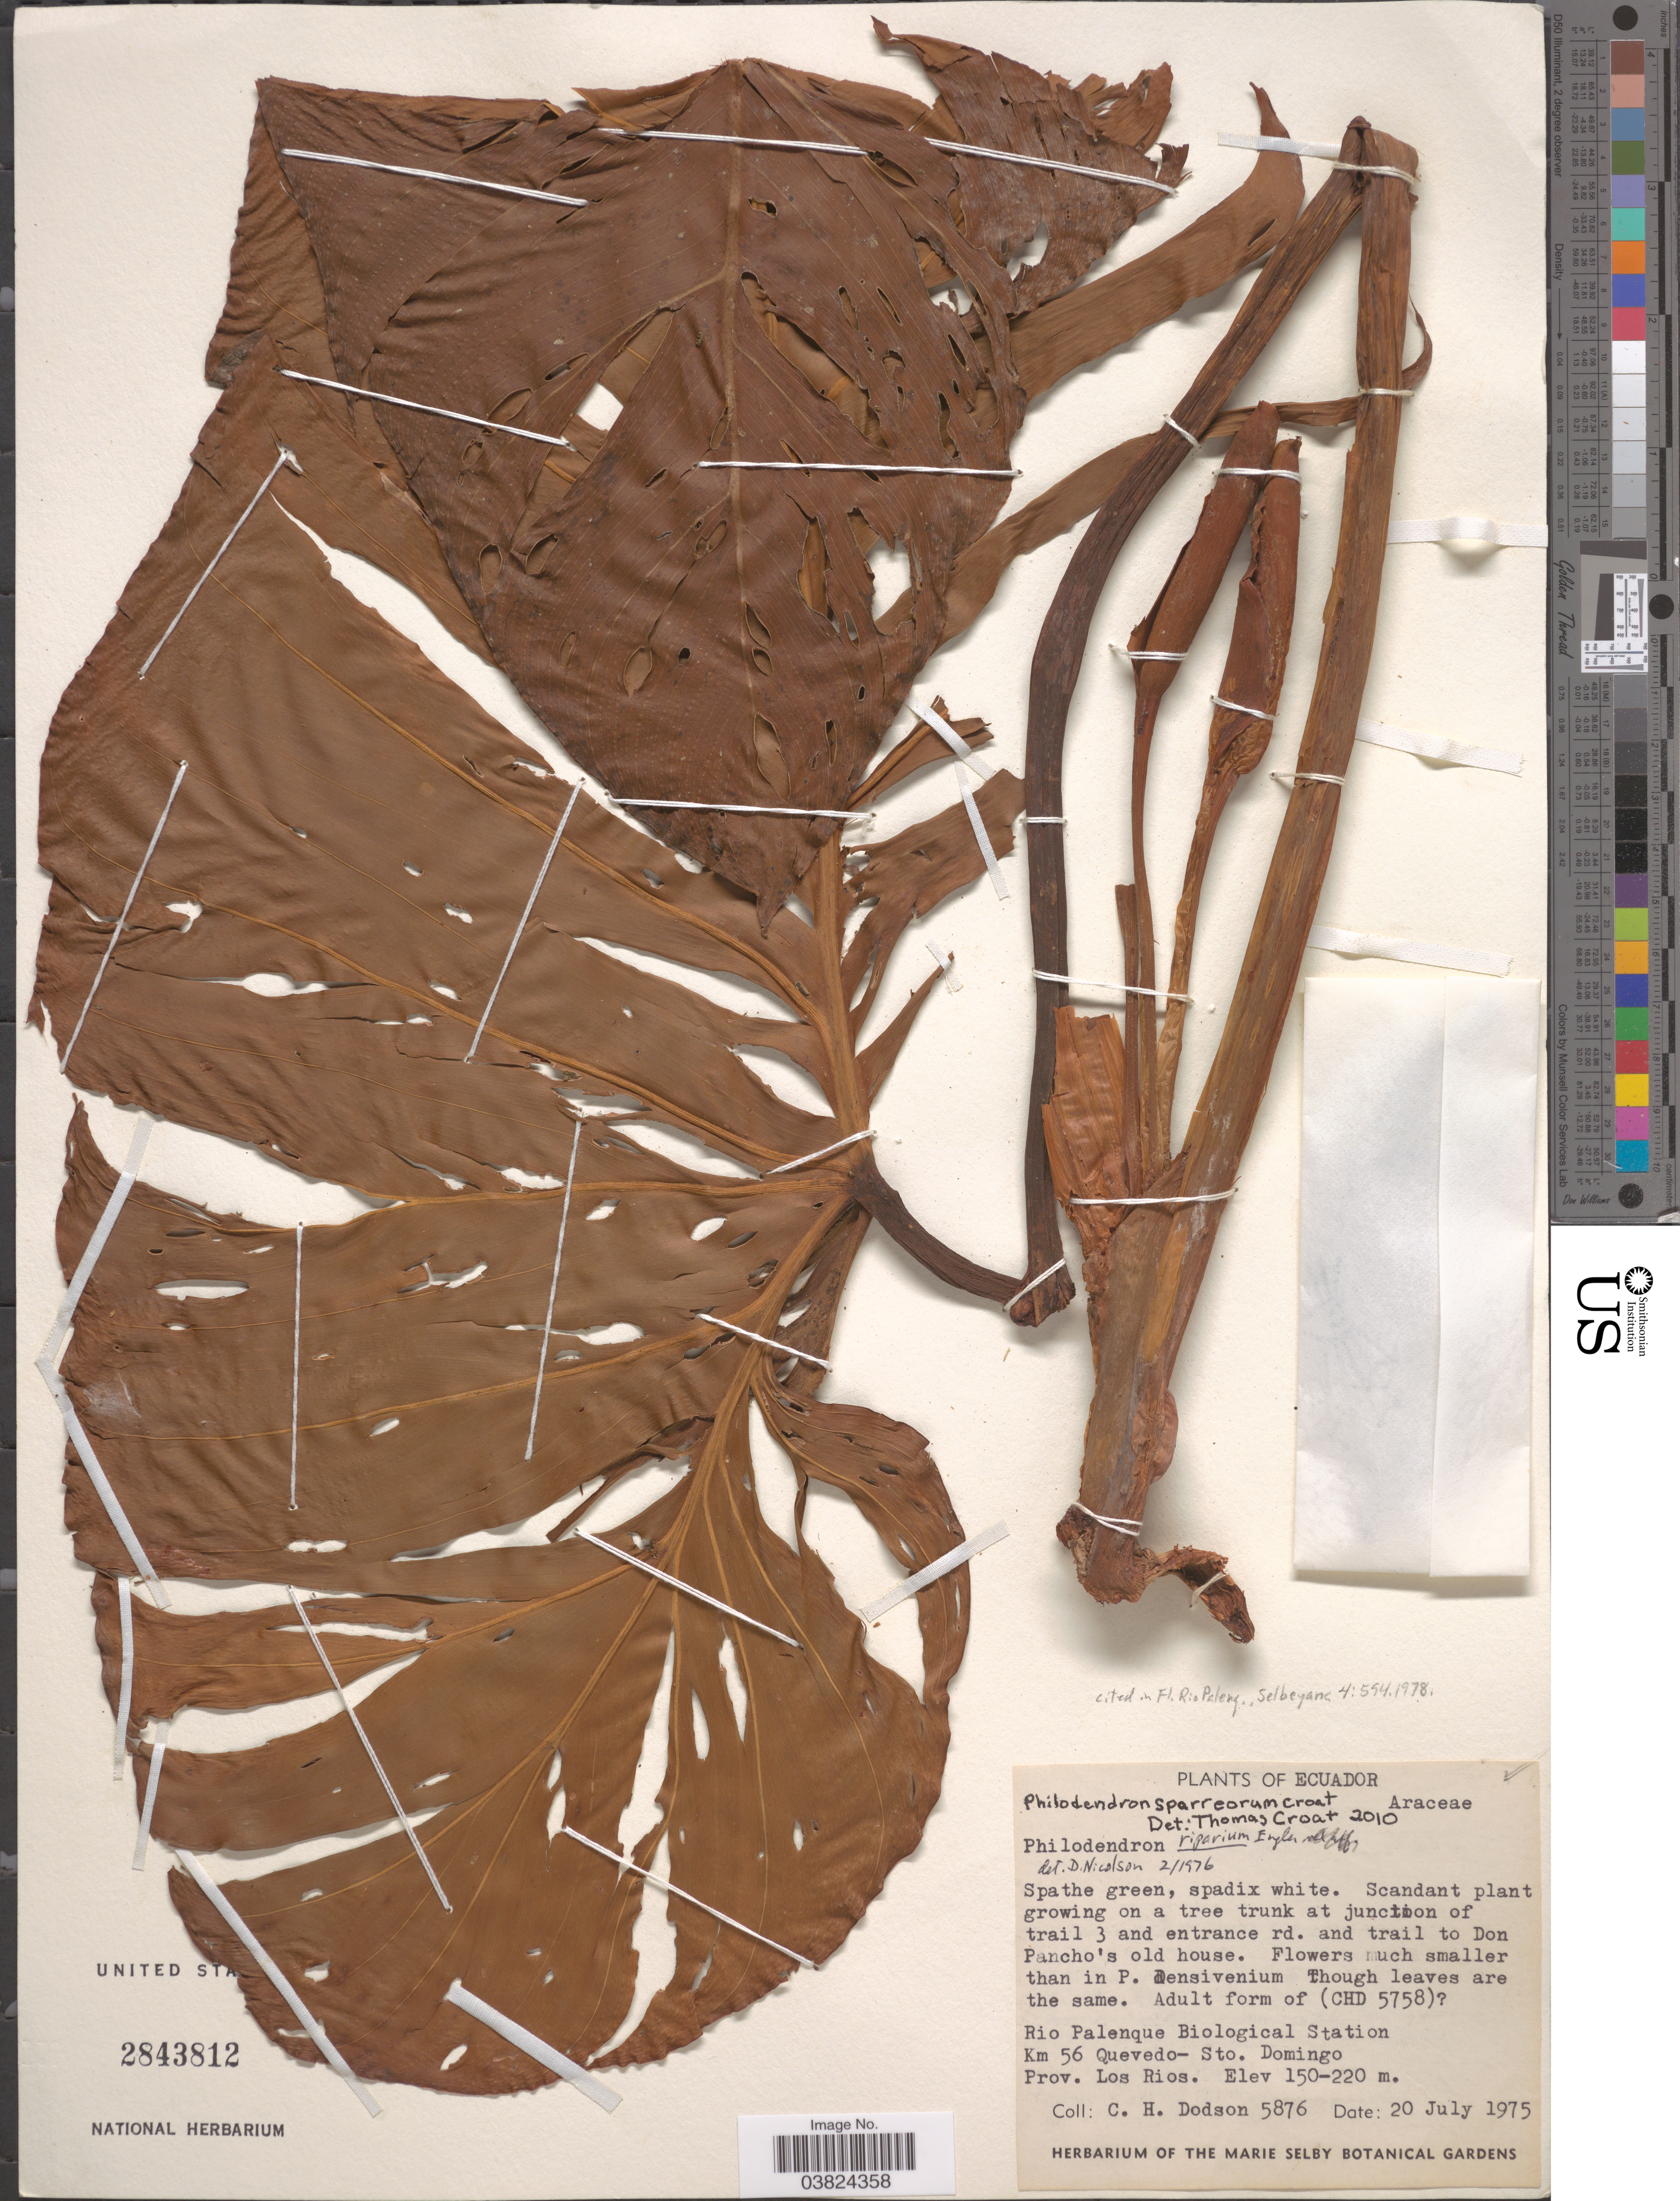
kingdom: Plantae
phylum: Tracheophyta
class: Liliopsida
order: Alismatales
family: Araceae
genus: Philodendron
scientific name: Philodendron sparreorum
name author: Croat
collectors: C. H. Dodson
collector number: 5876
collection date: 1975-07-20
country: Ecuador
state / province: Los Ríos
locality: Rio Palenque Biological Station. Km 56 Quevedo - Sto. Domingo.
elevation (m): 150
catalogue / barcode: US 2843812